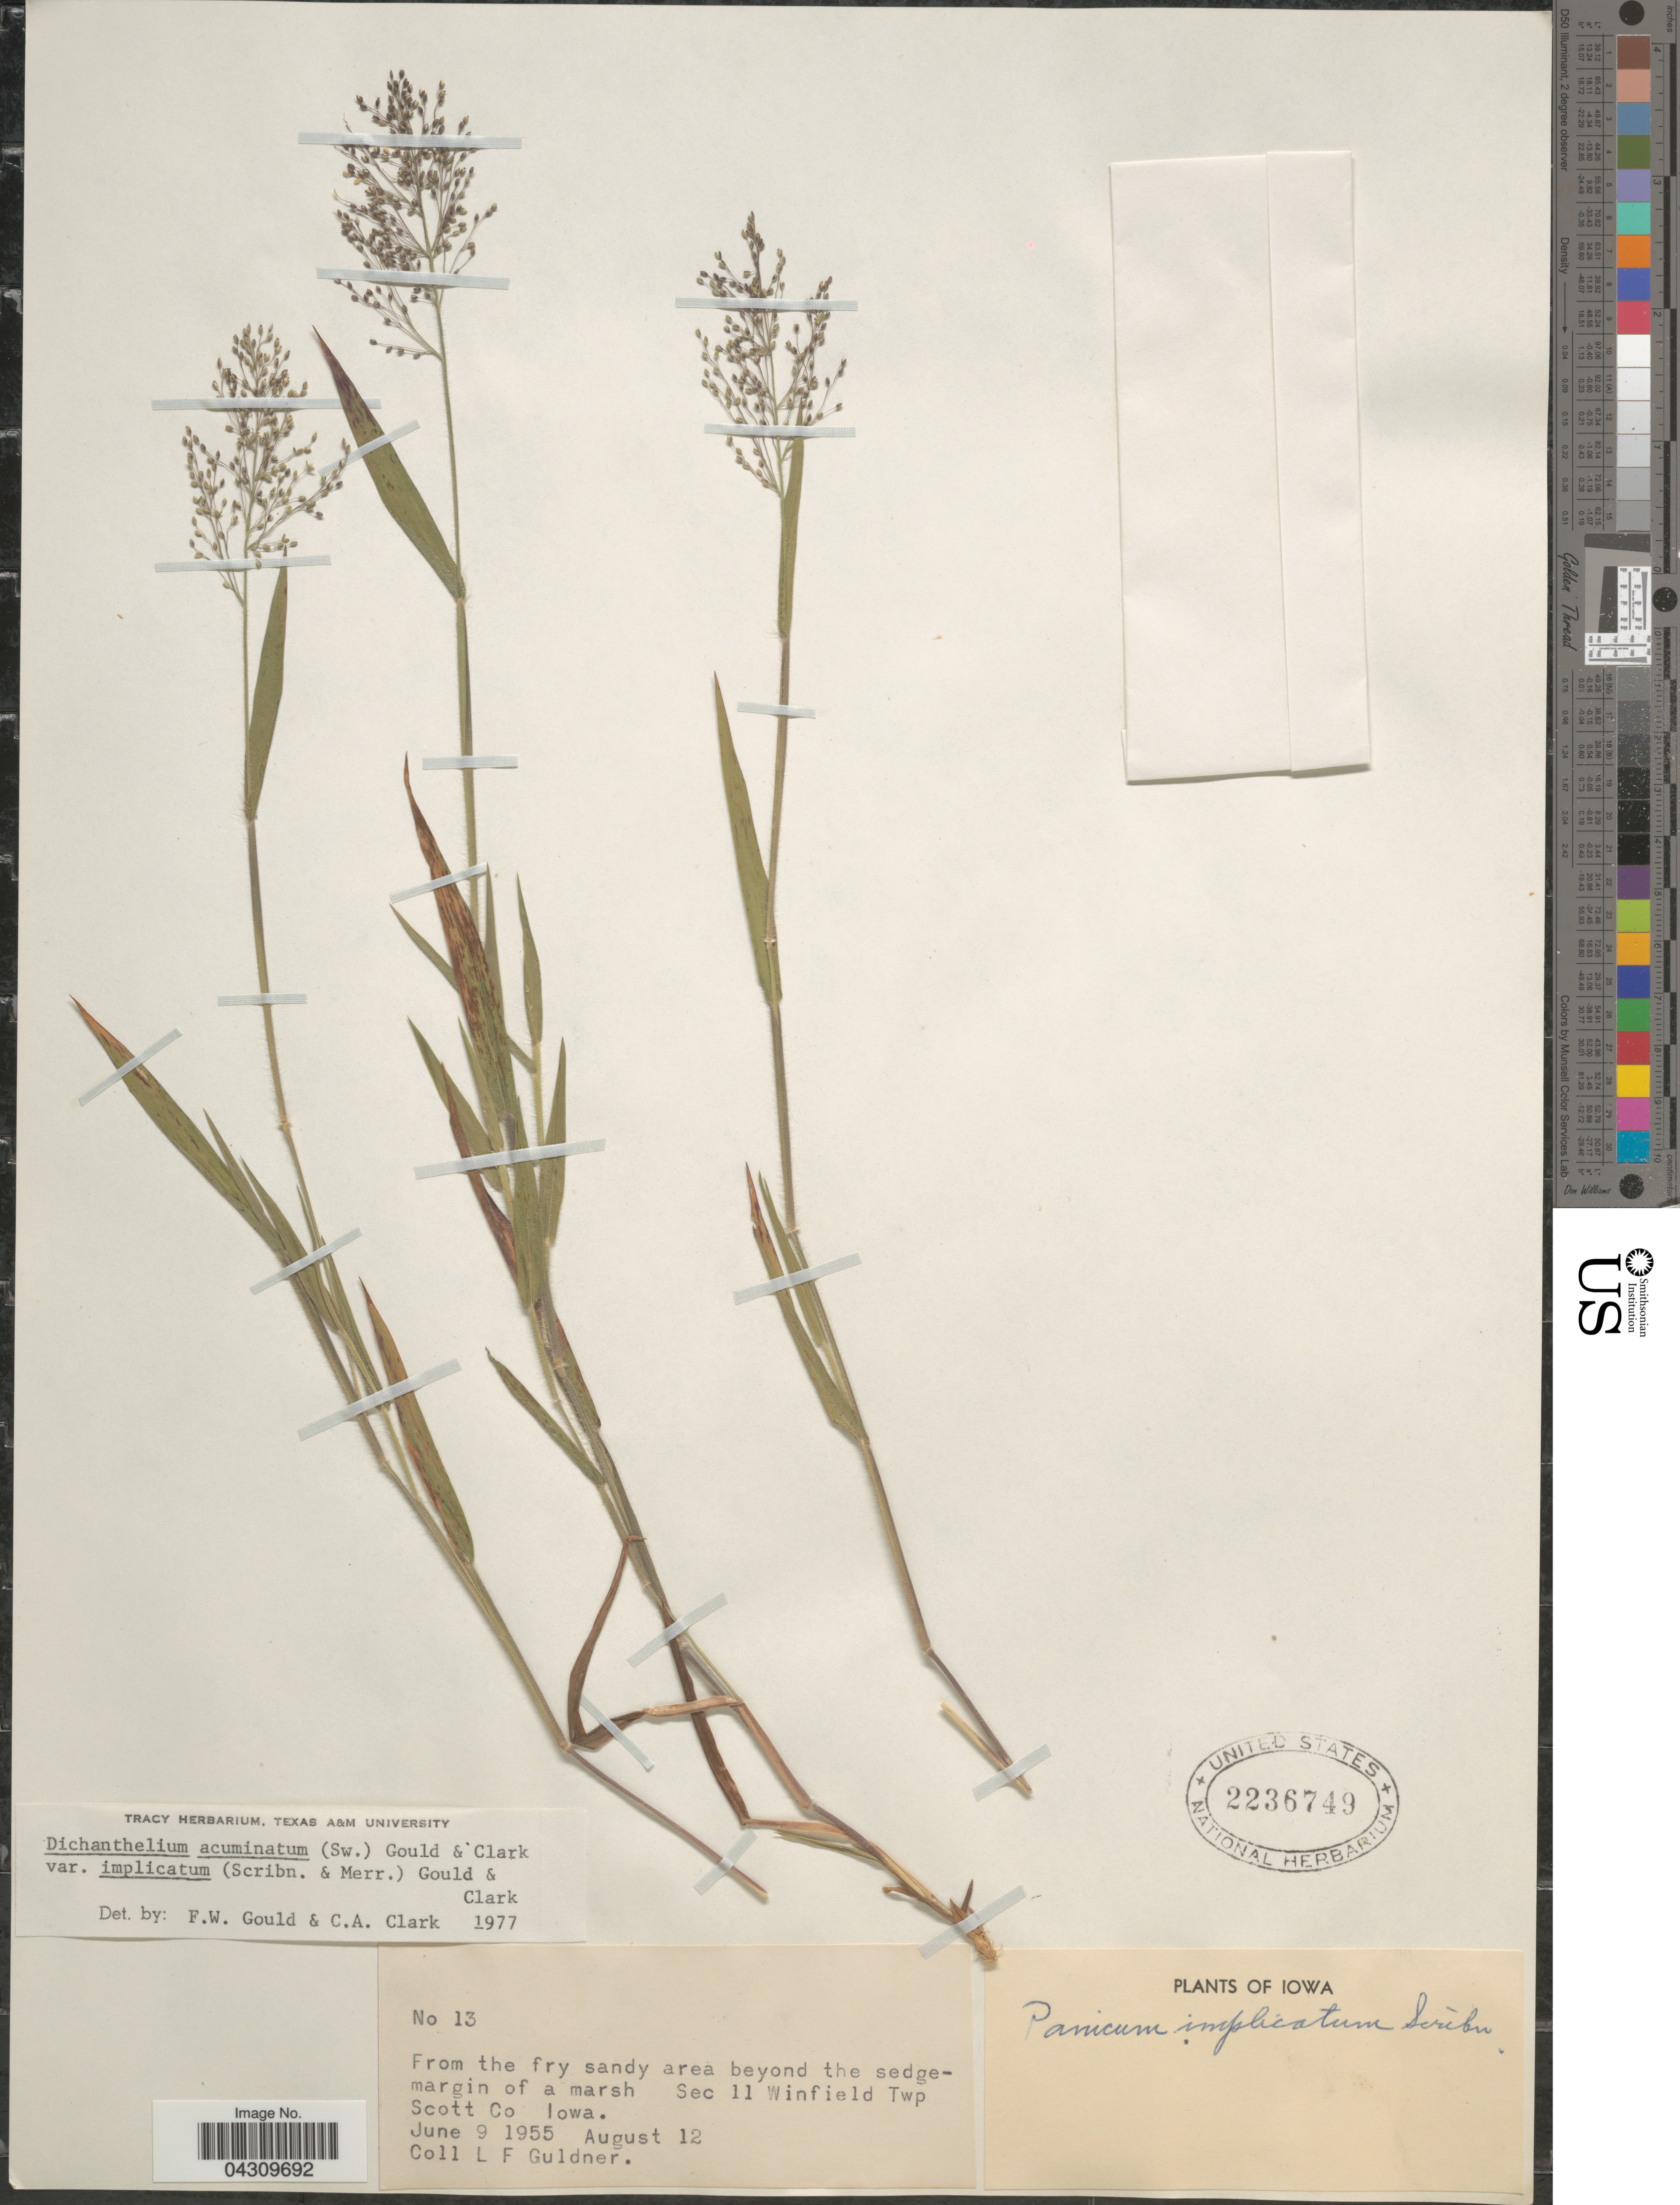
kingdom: Plantae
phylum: Tracheophyta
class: Liliopsida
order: Poales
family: Poaceae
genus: Dichanthelium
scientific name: Dichanthelium acuminatum var. acuminatum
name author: (Sw.) Gould & C.A. Clark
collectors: L. Guldner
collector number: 13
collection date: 1955-06-09/1955-08-12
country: United States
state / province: Iowa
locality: From the fry sandy area beyond the sedge-margin of a marsh. Sec 11 Winfield Twp. Scott Co.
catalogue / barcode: US 2236749